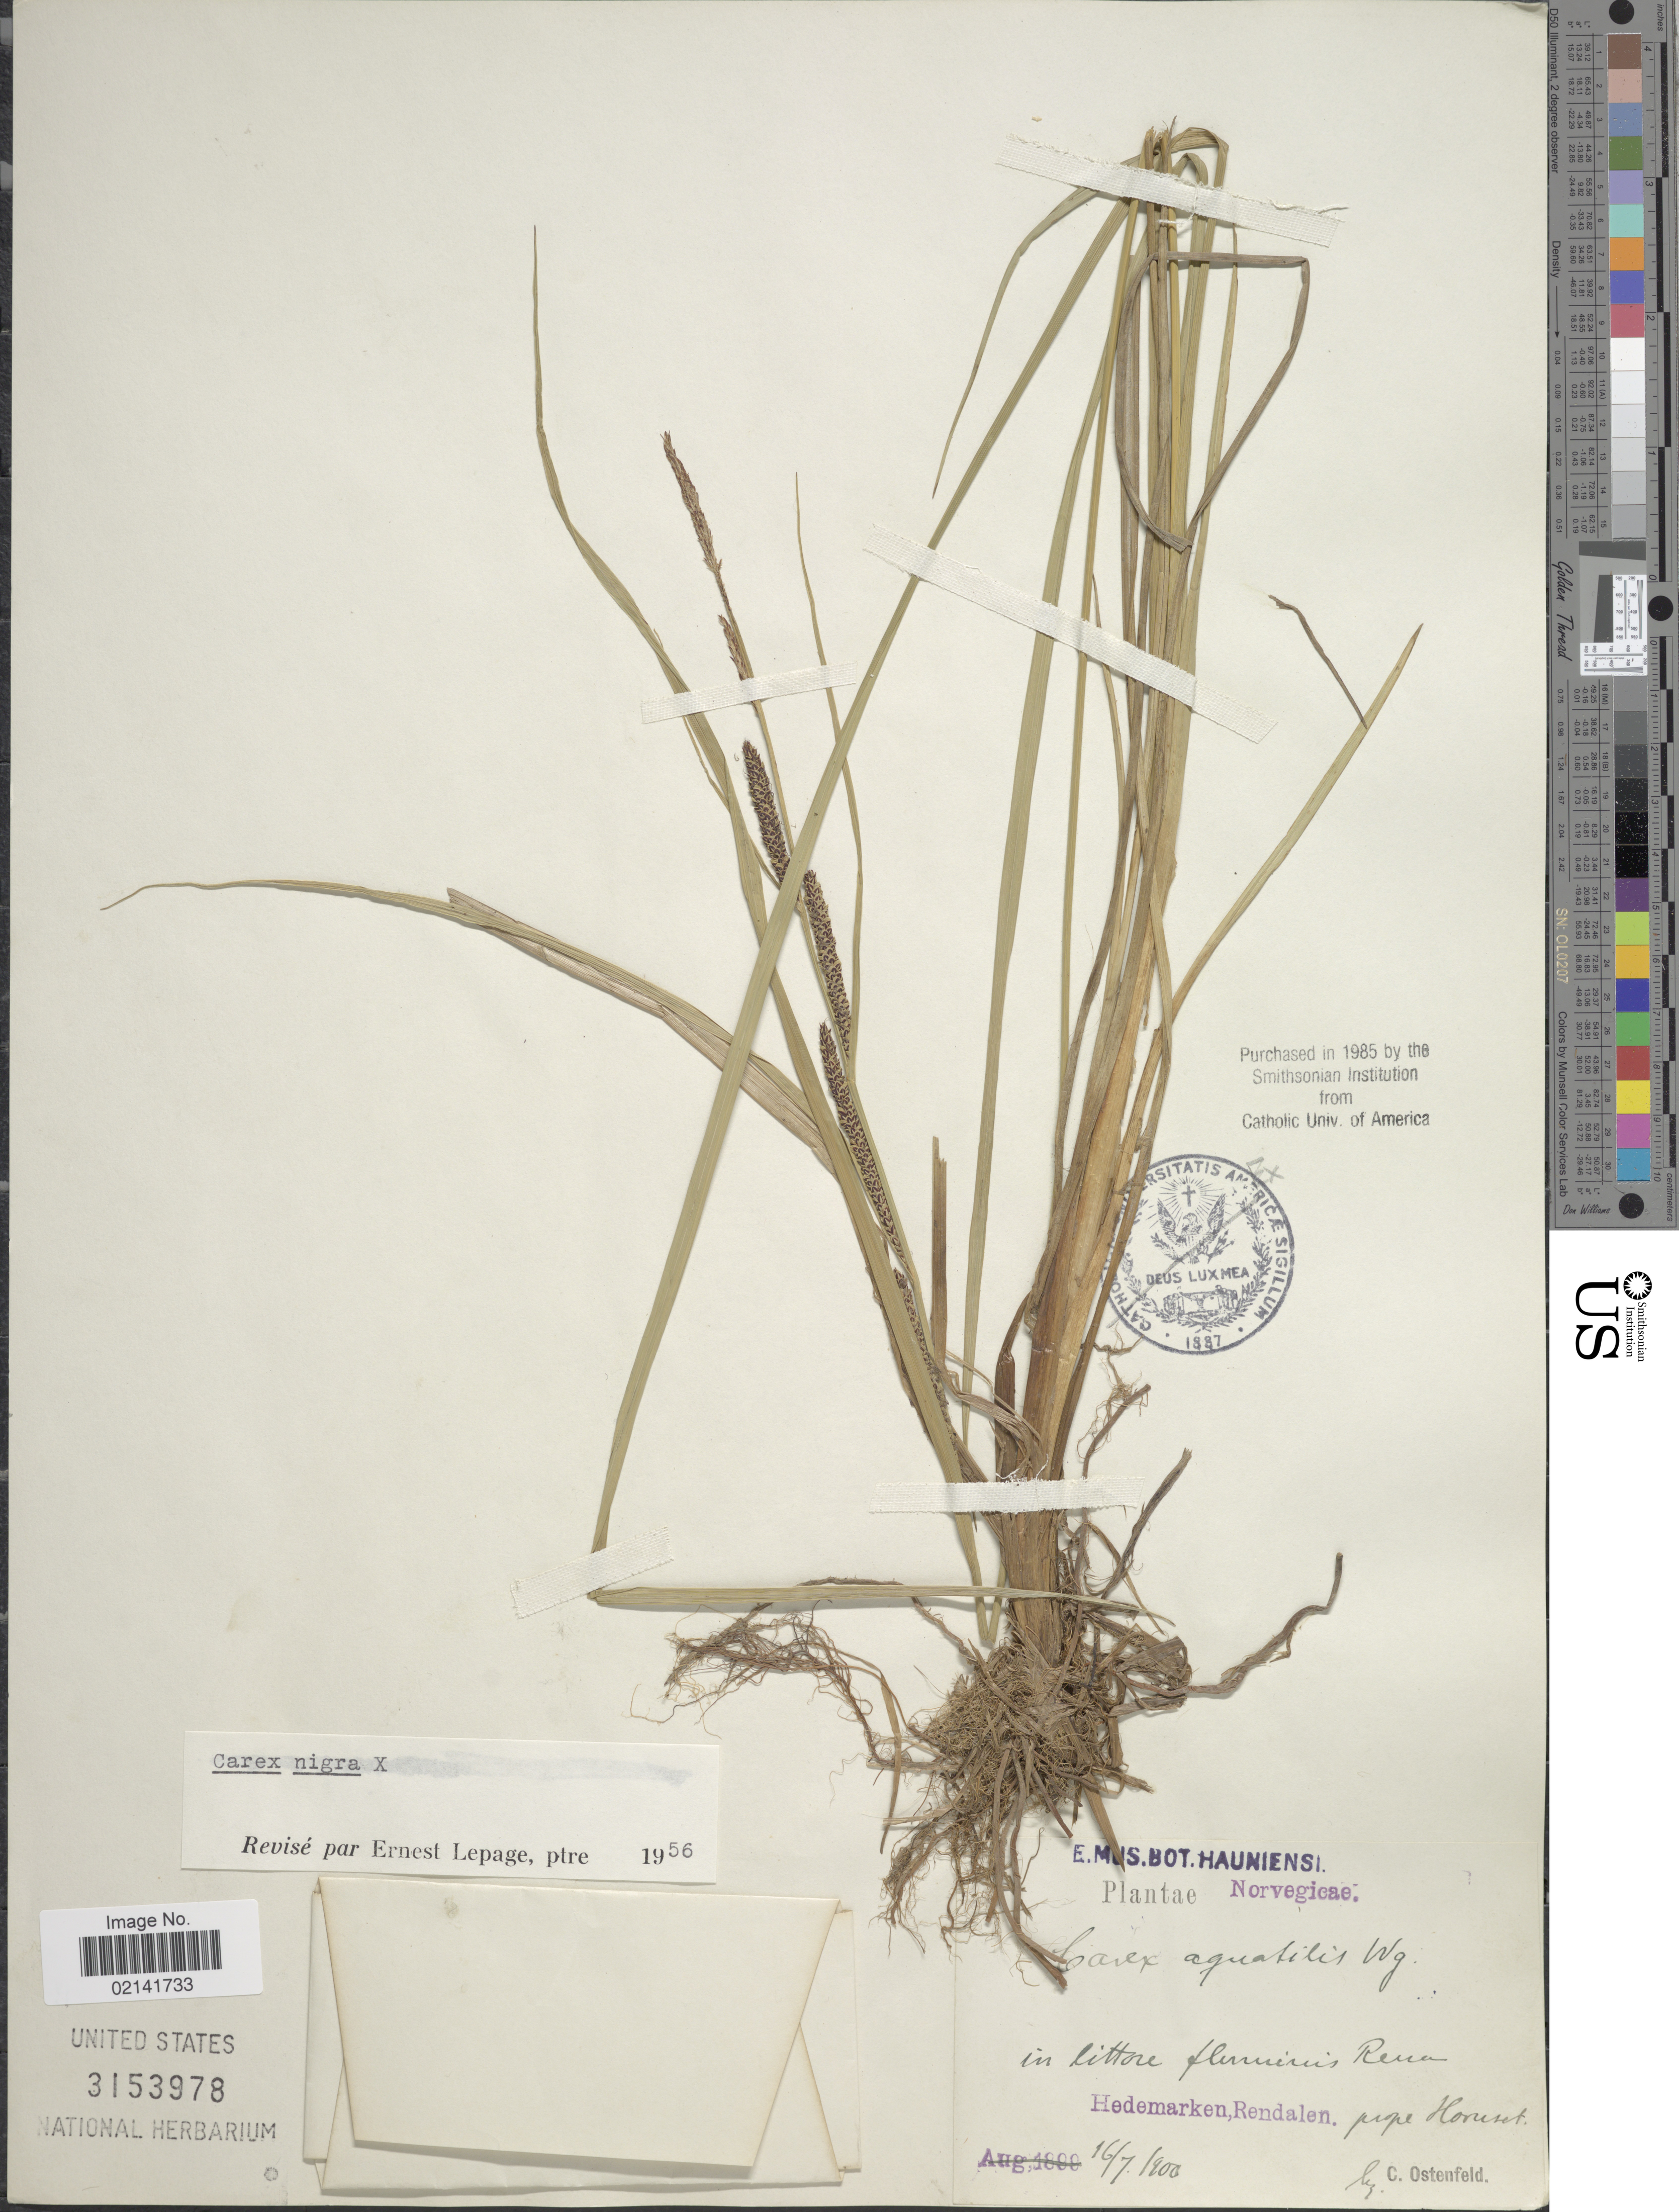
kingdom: Plantae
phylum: Tracheophyta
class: Liliopsida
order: Poales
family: Cyperaceae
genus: Carex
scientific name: Carex aquatilis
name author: Wahlenb.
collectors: C. Ostenfeld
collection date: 1900-07-16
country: Norway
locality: In littore fluminus Rena, Hedemarken, Rendalen. prope Hornset.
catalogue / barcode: US 3153978